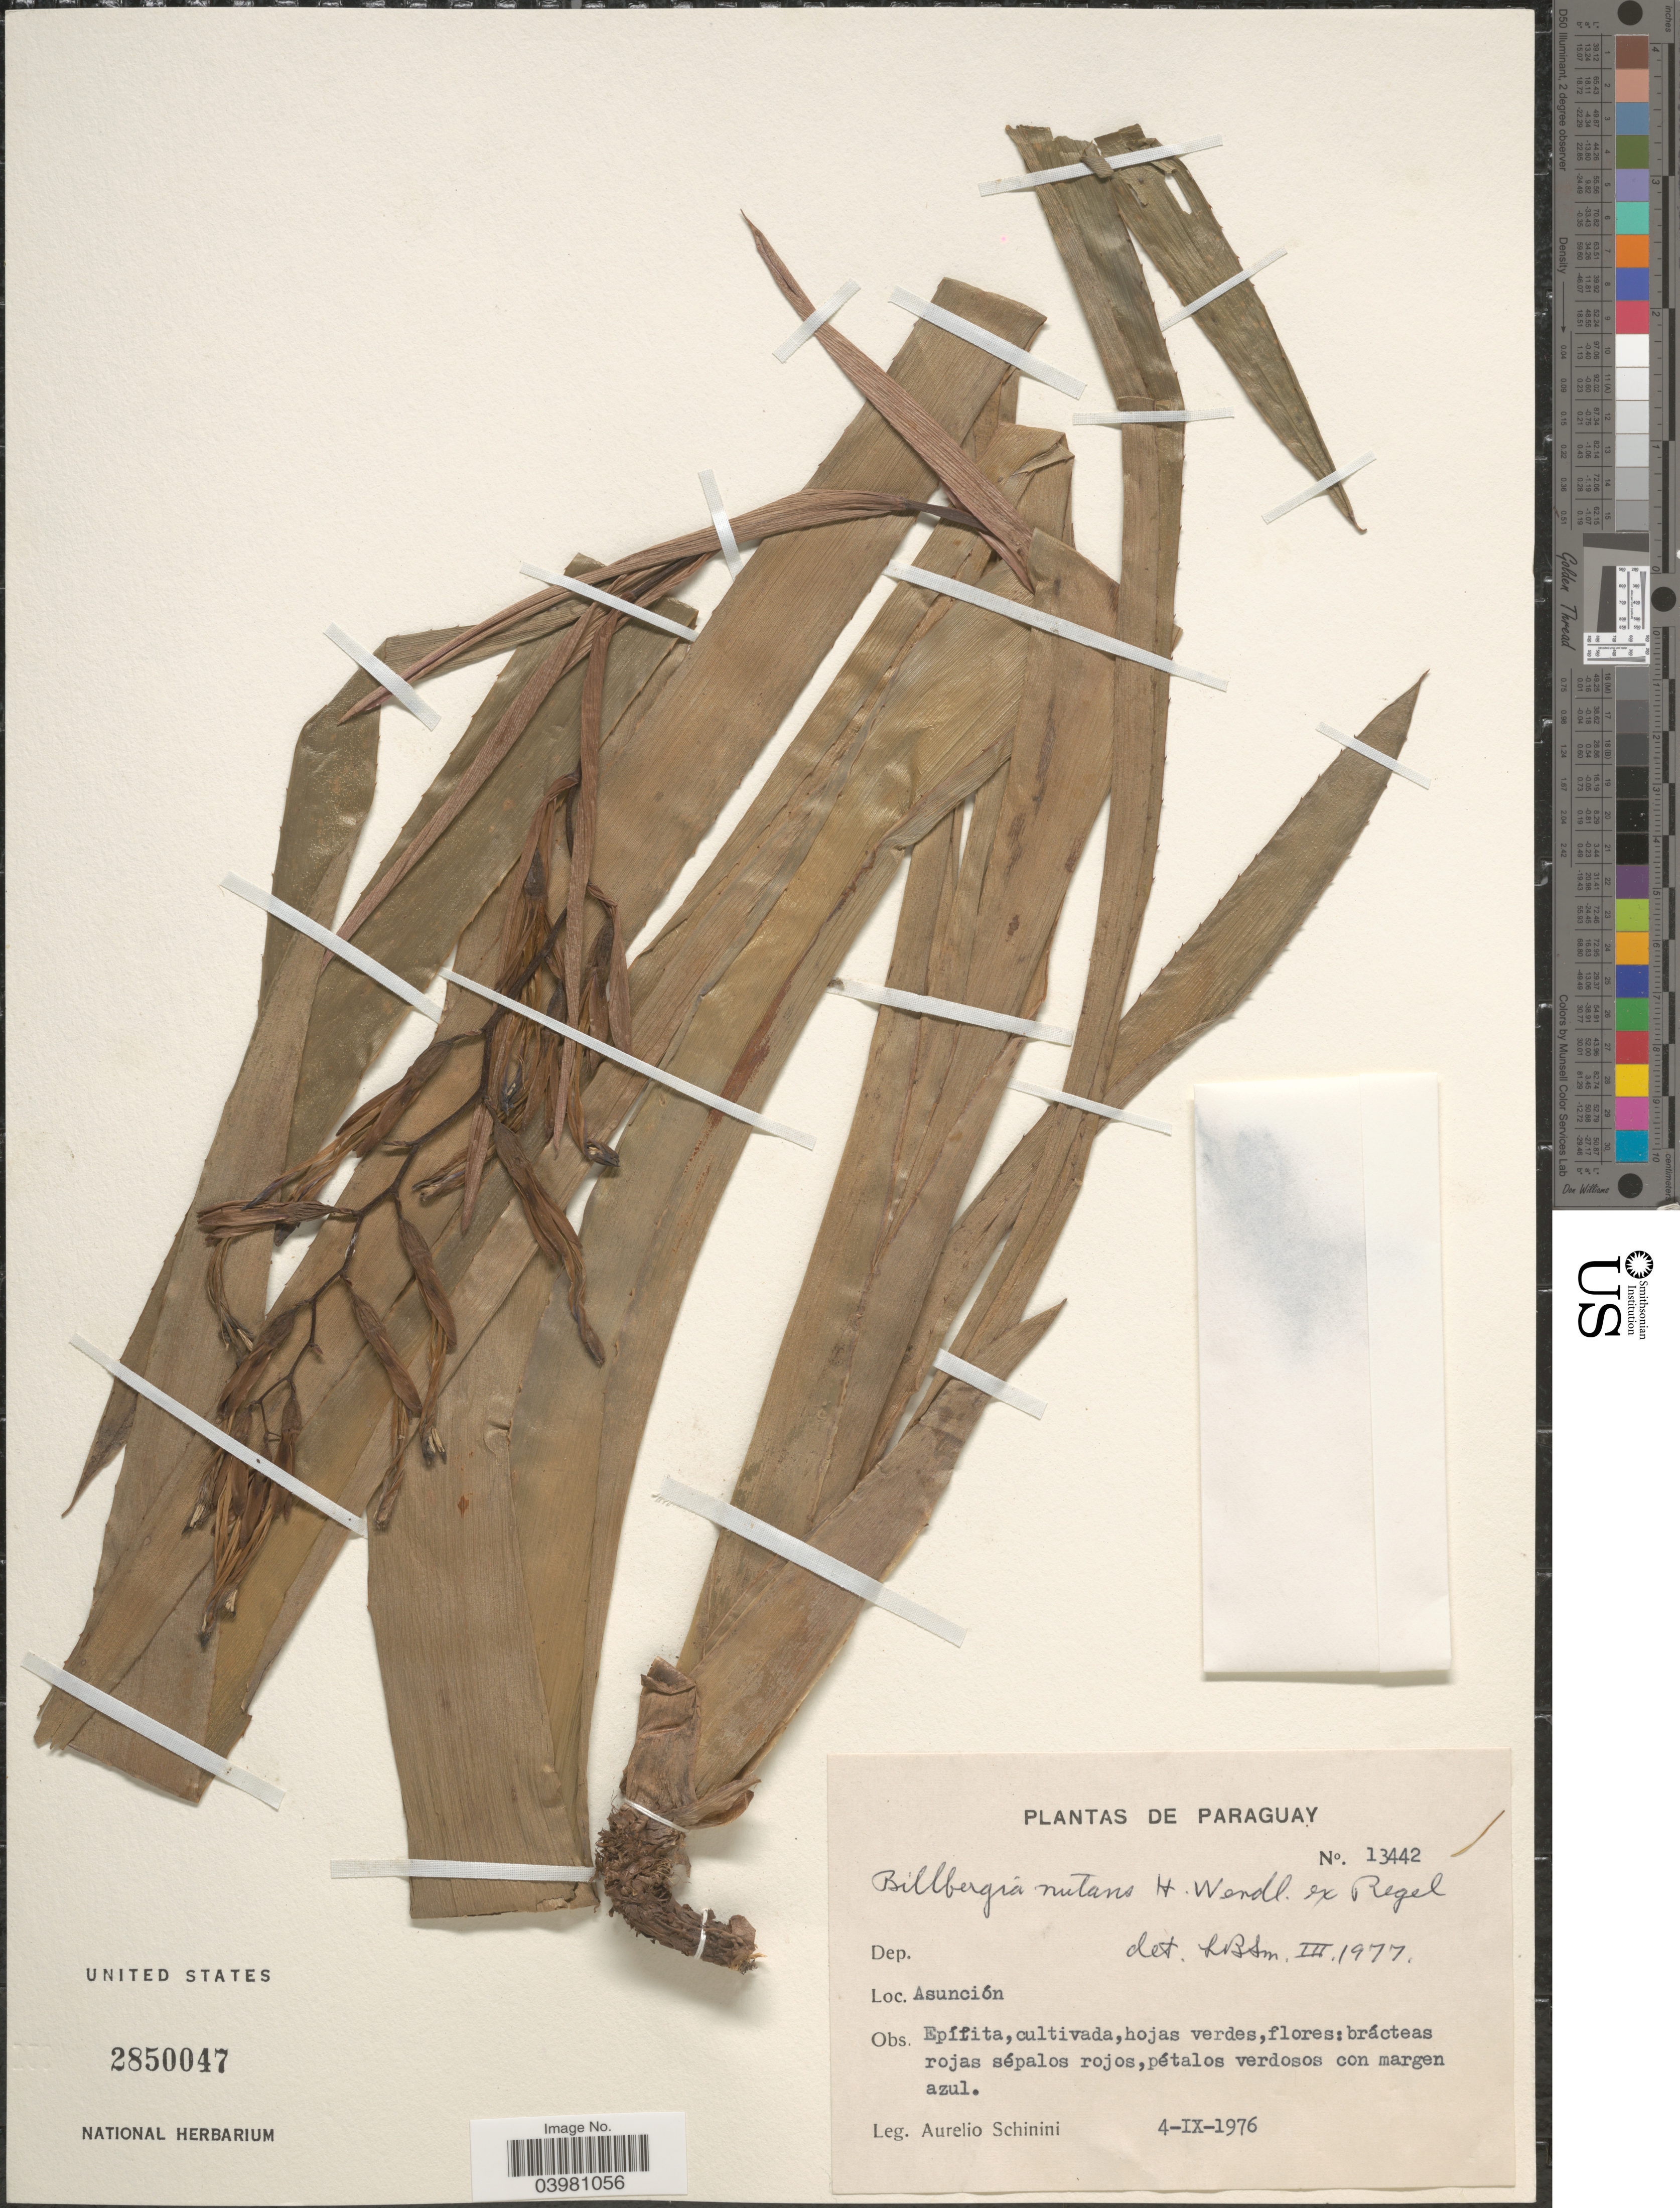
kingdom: Plantae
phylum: Tracheophyta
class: Liliopsida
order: Poales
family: Bromeliaceae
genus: Billbergia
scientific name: Billbergia nutans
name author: H. Wendl. ex Regel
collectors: A. Schinini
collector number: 13442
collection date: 1976-09-04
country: Paraguay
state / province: Asuncion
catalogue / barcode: US 2850047